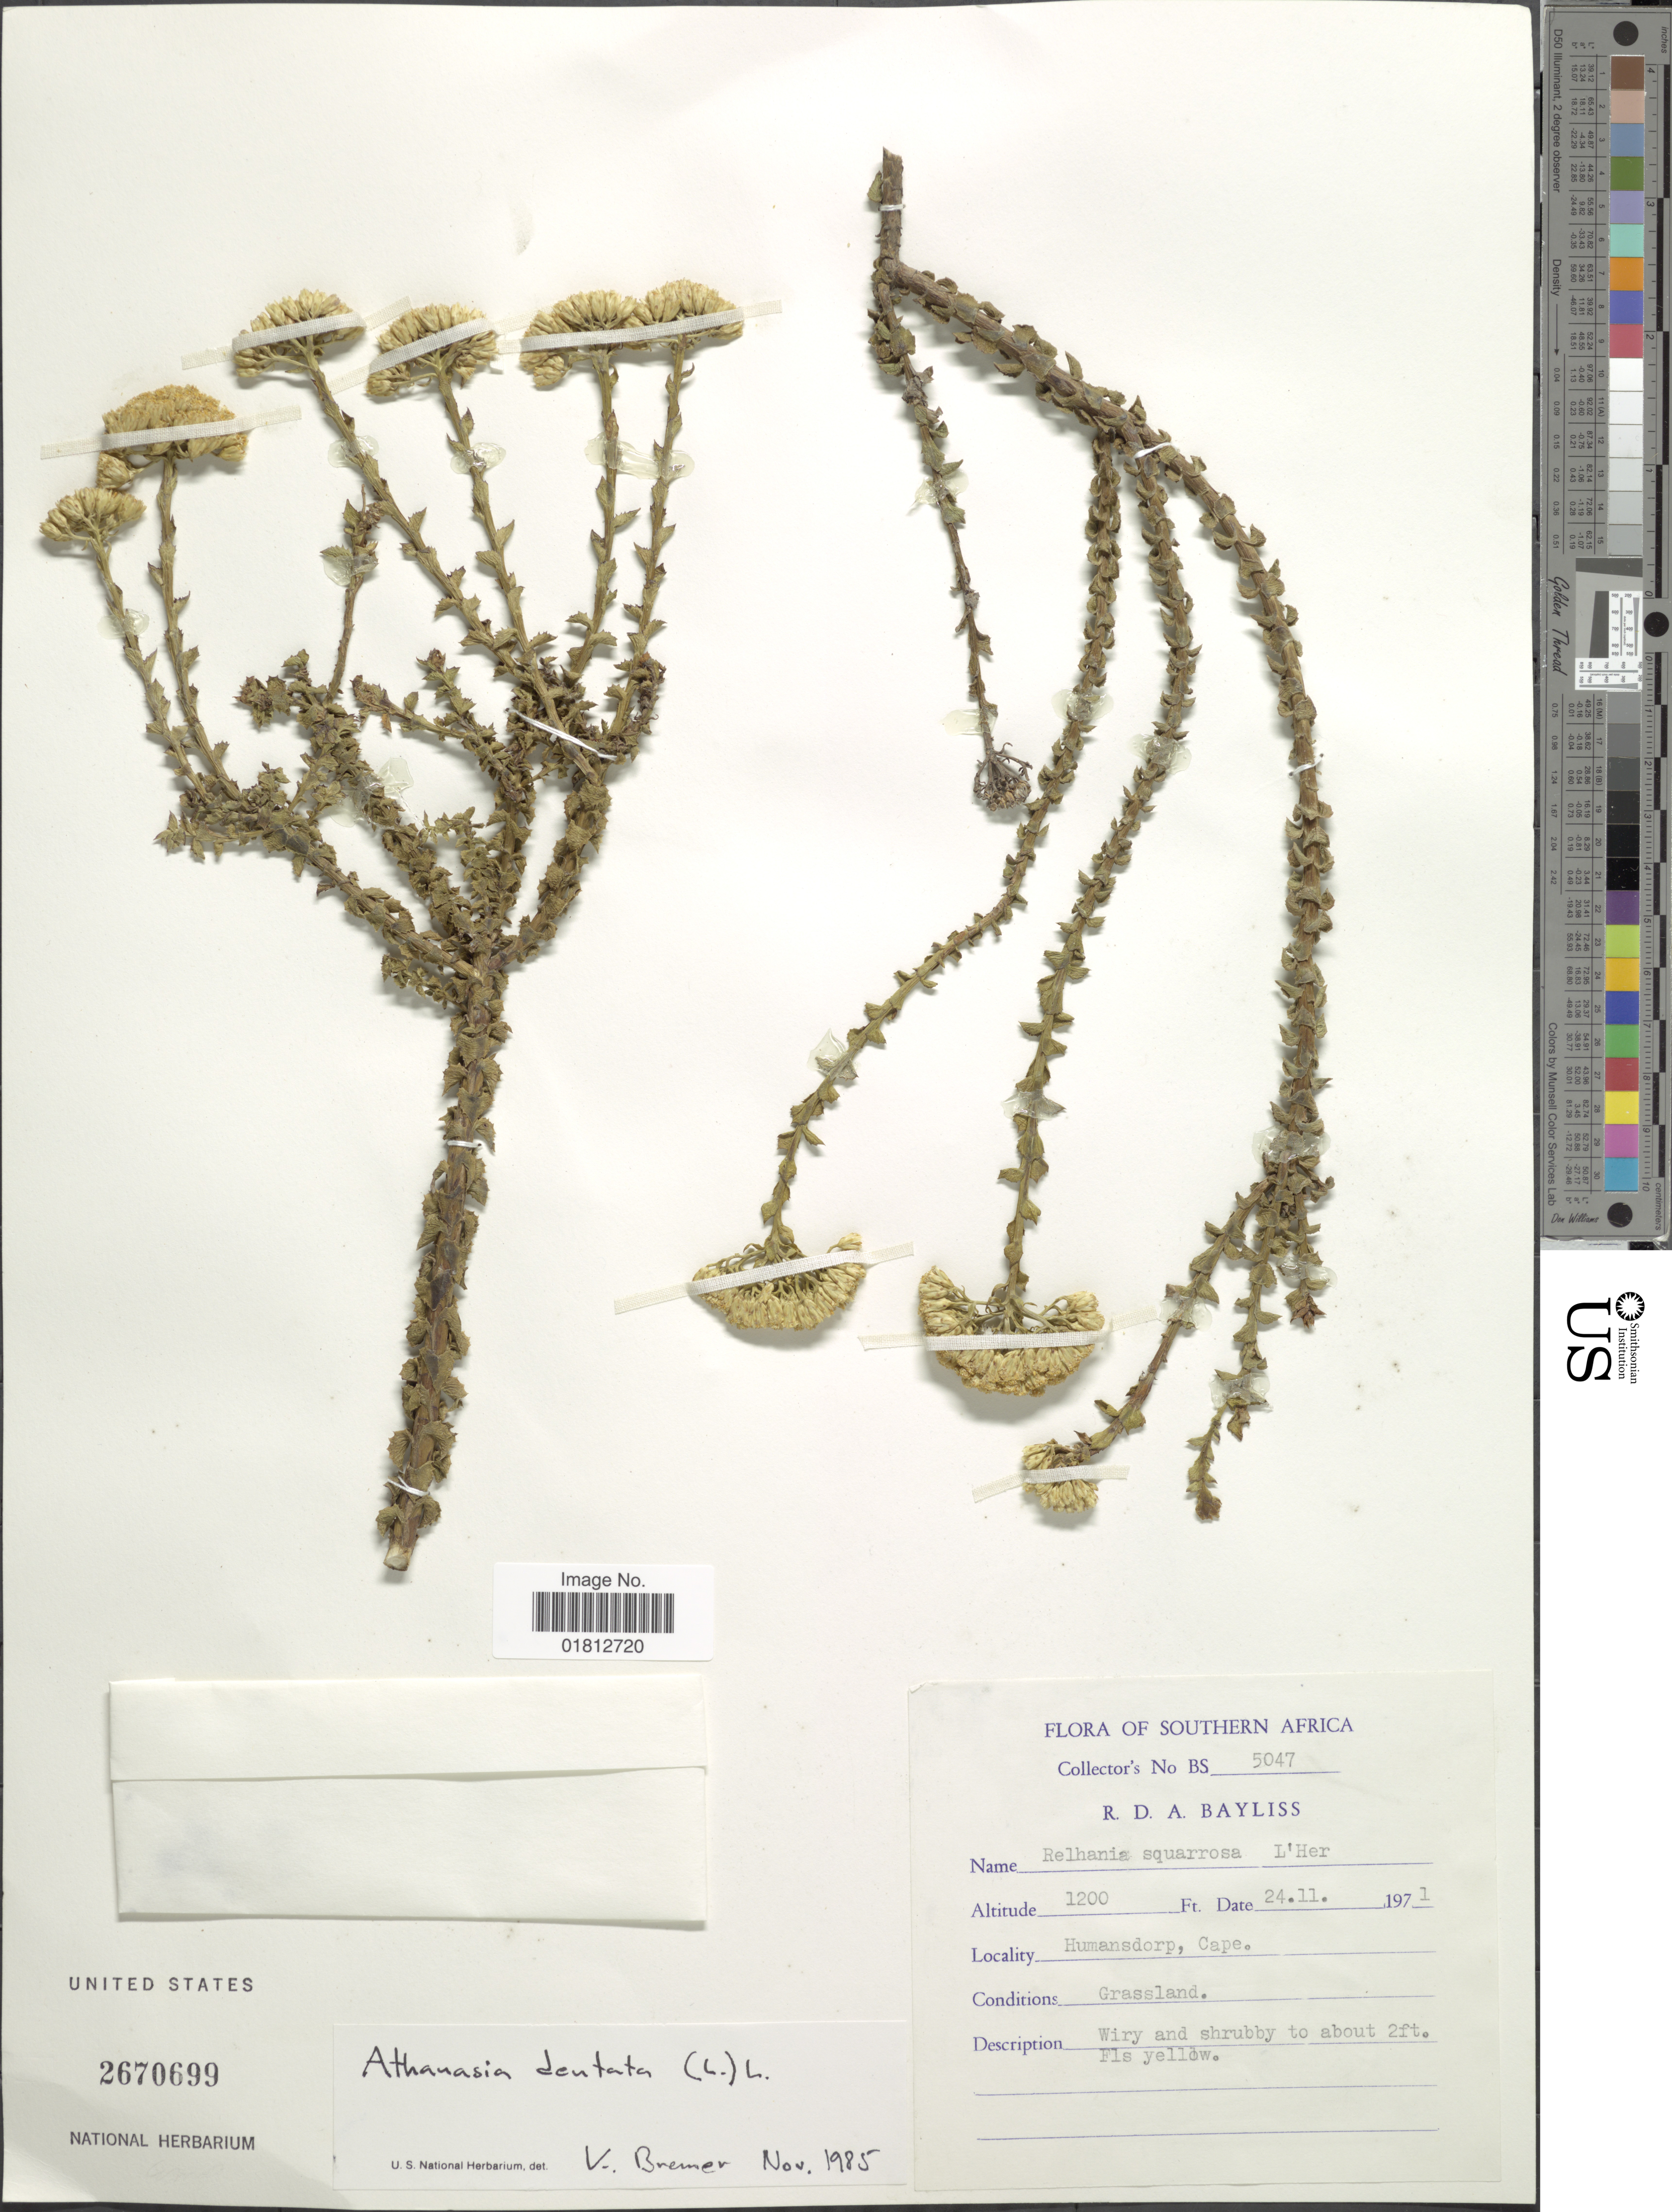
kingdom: Plantae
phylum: Tracheophyta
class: Magnoliopsida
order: Asterales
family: Asteraceae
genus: Athanasia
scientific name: Athanasia dentata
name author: (L.) L.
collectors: R. Bayliss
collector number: BS5047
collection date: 1971-11-24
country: South Africa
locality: Southern Africa, Humansdorp, Cape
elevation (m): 366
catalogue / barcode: US 2670699